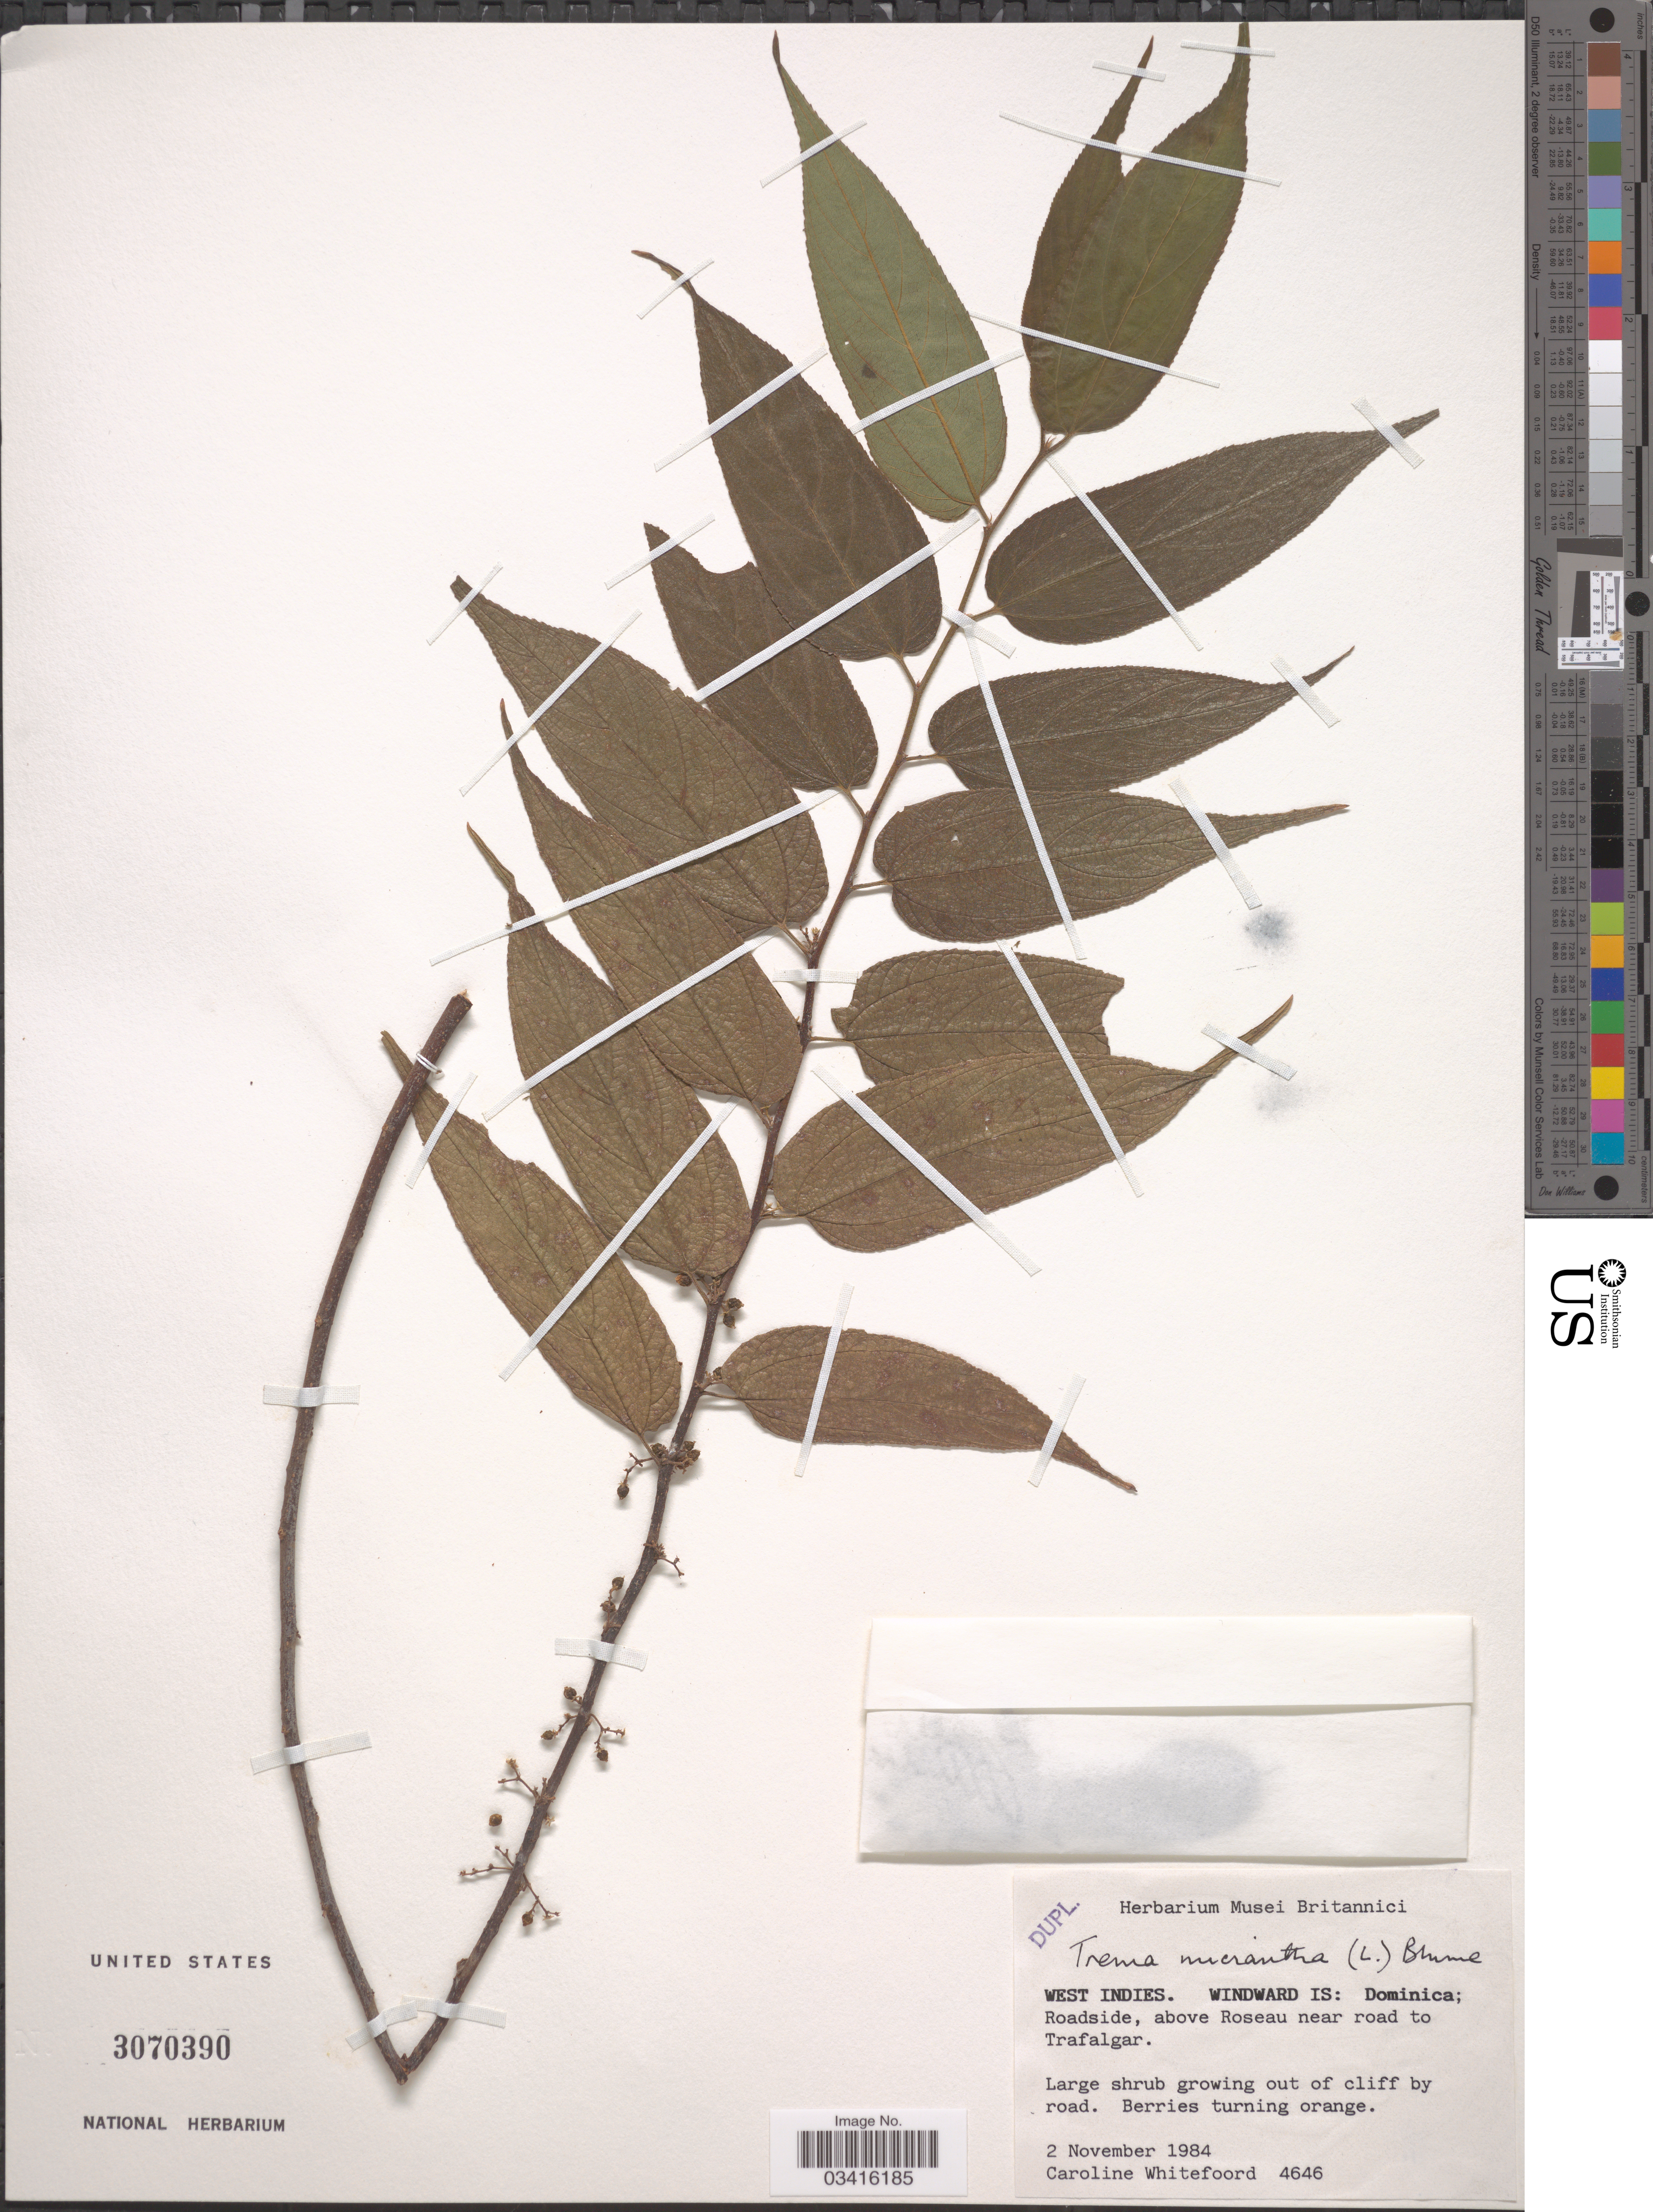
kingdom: Plantae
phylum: Tracheophyta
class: Magnoliopsida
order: Rosales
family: Cannabaceae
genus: Trema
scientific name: Trema micranthum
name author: (L.) Blume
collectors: C. Whitefoord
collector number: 4646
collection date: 1984-11-02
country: Dominica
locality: Windward Is. Above Roseau near road to Trafalgar.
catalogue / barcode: US 3070390